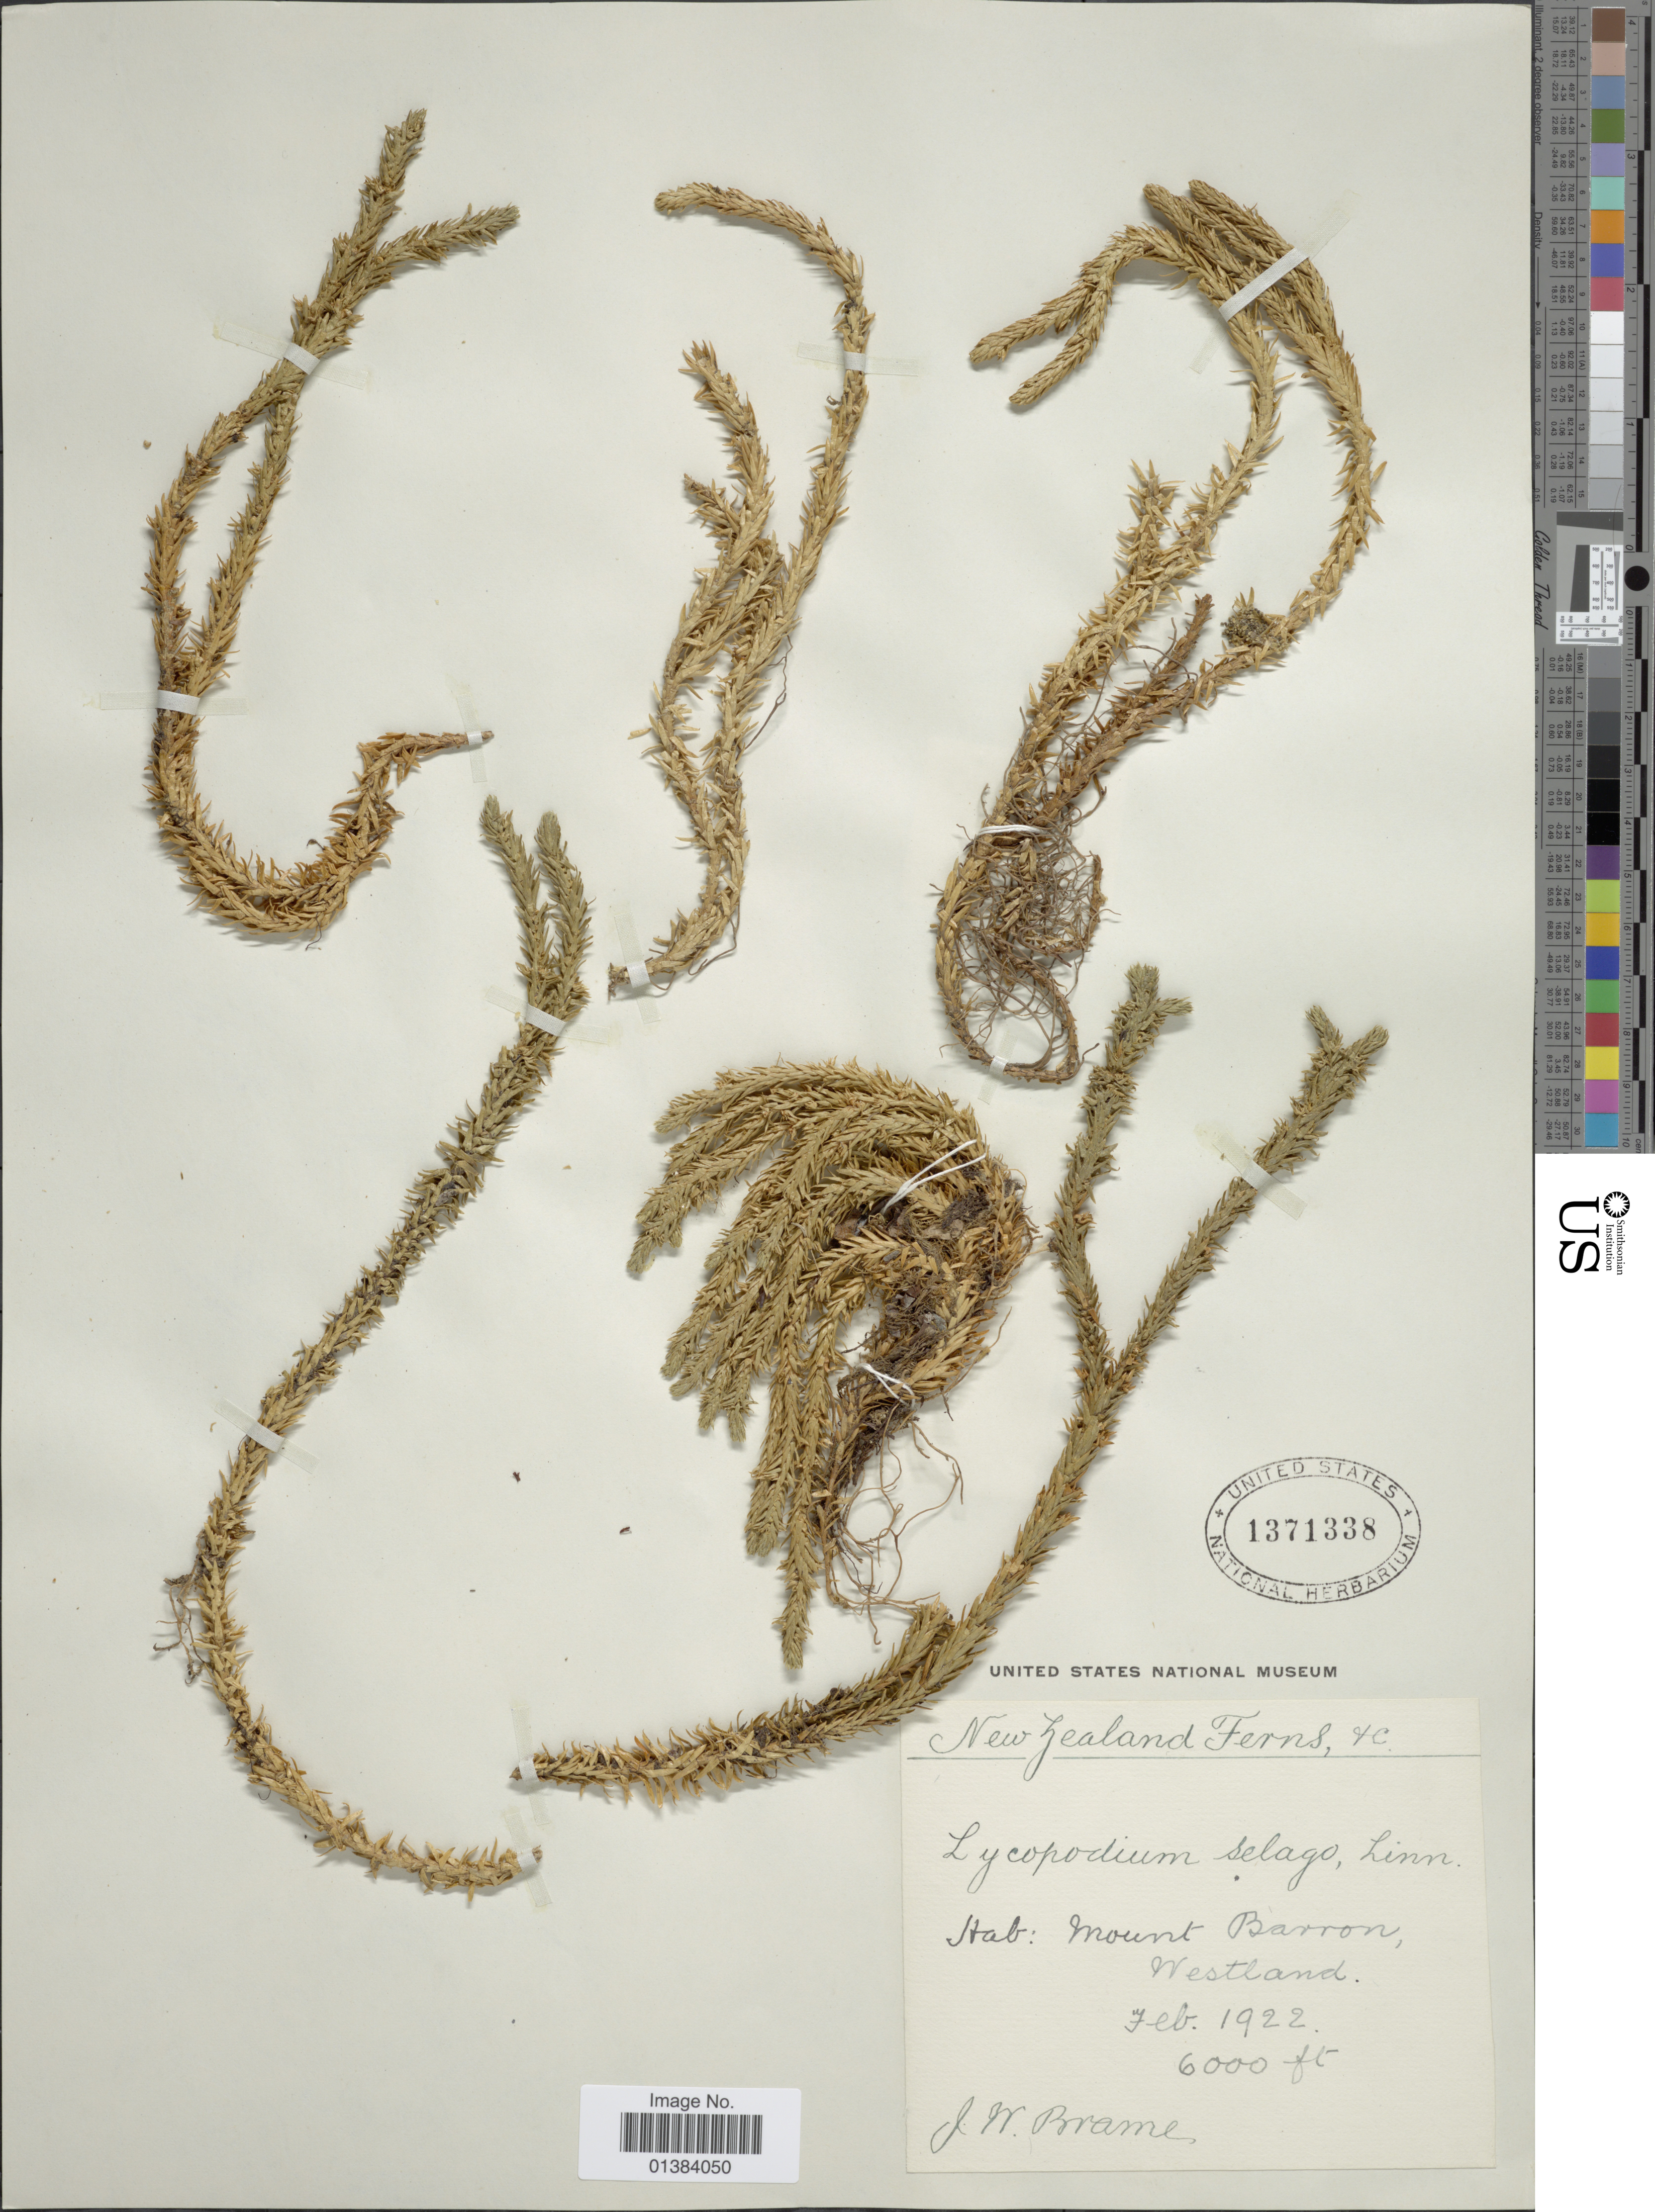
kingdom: Plantae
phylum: Tracheophyta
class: Lycopodiopsida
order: Lycopodiales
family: Lycopodiaceae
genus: Huperzia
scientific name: Huperzia selago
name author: (L.) Bernh. ex Schrank & Mart.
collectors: J. Brame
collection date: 1922-02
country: New Zealand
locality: Mount Barron, Westland.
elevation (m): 1829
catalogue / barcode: US 1371338